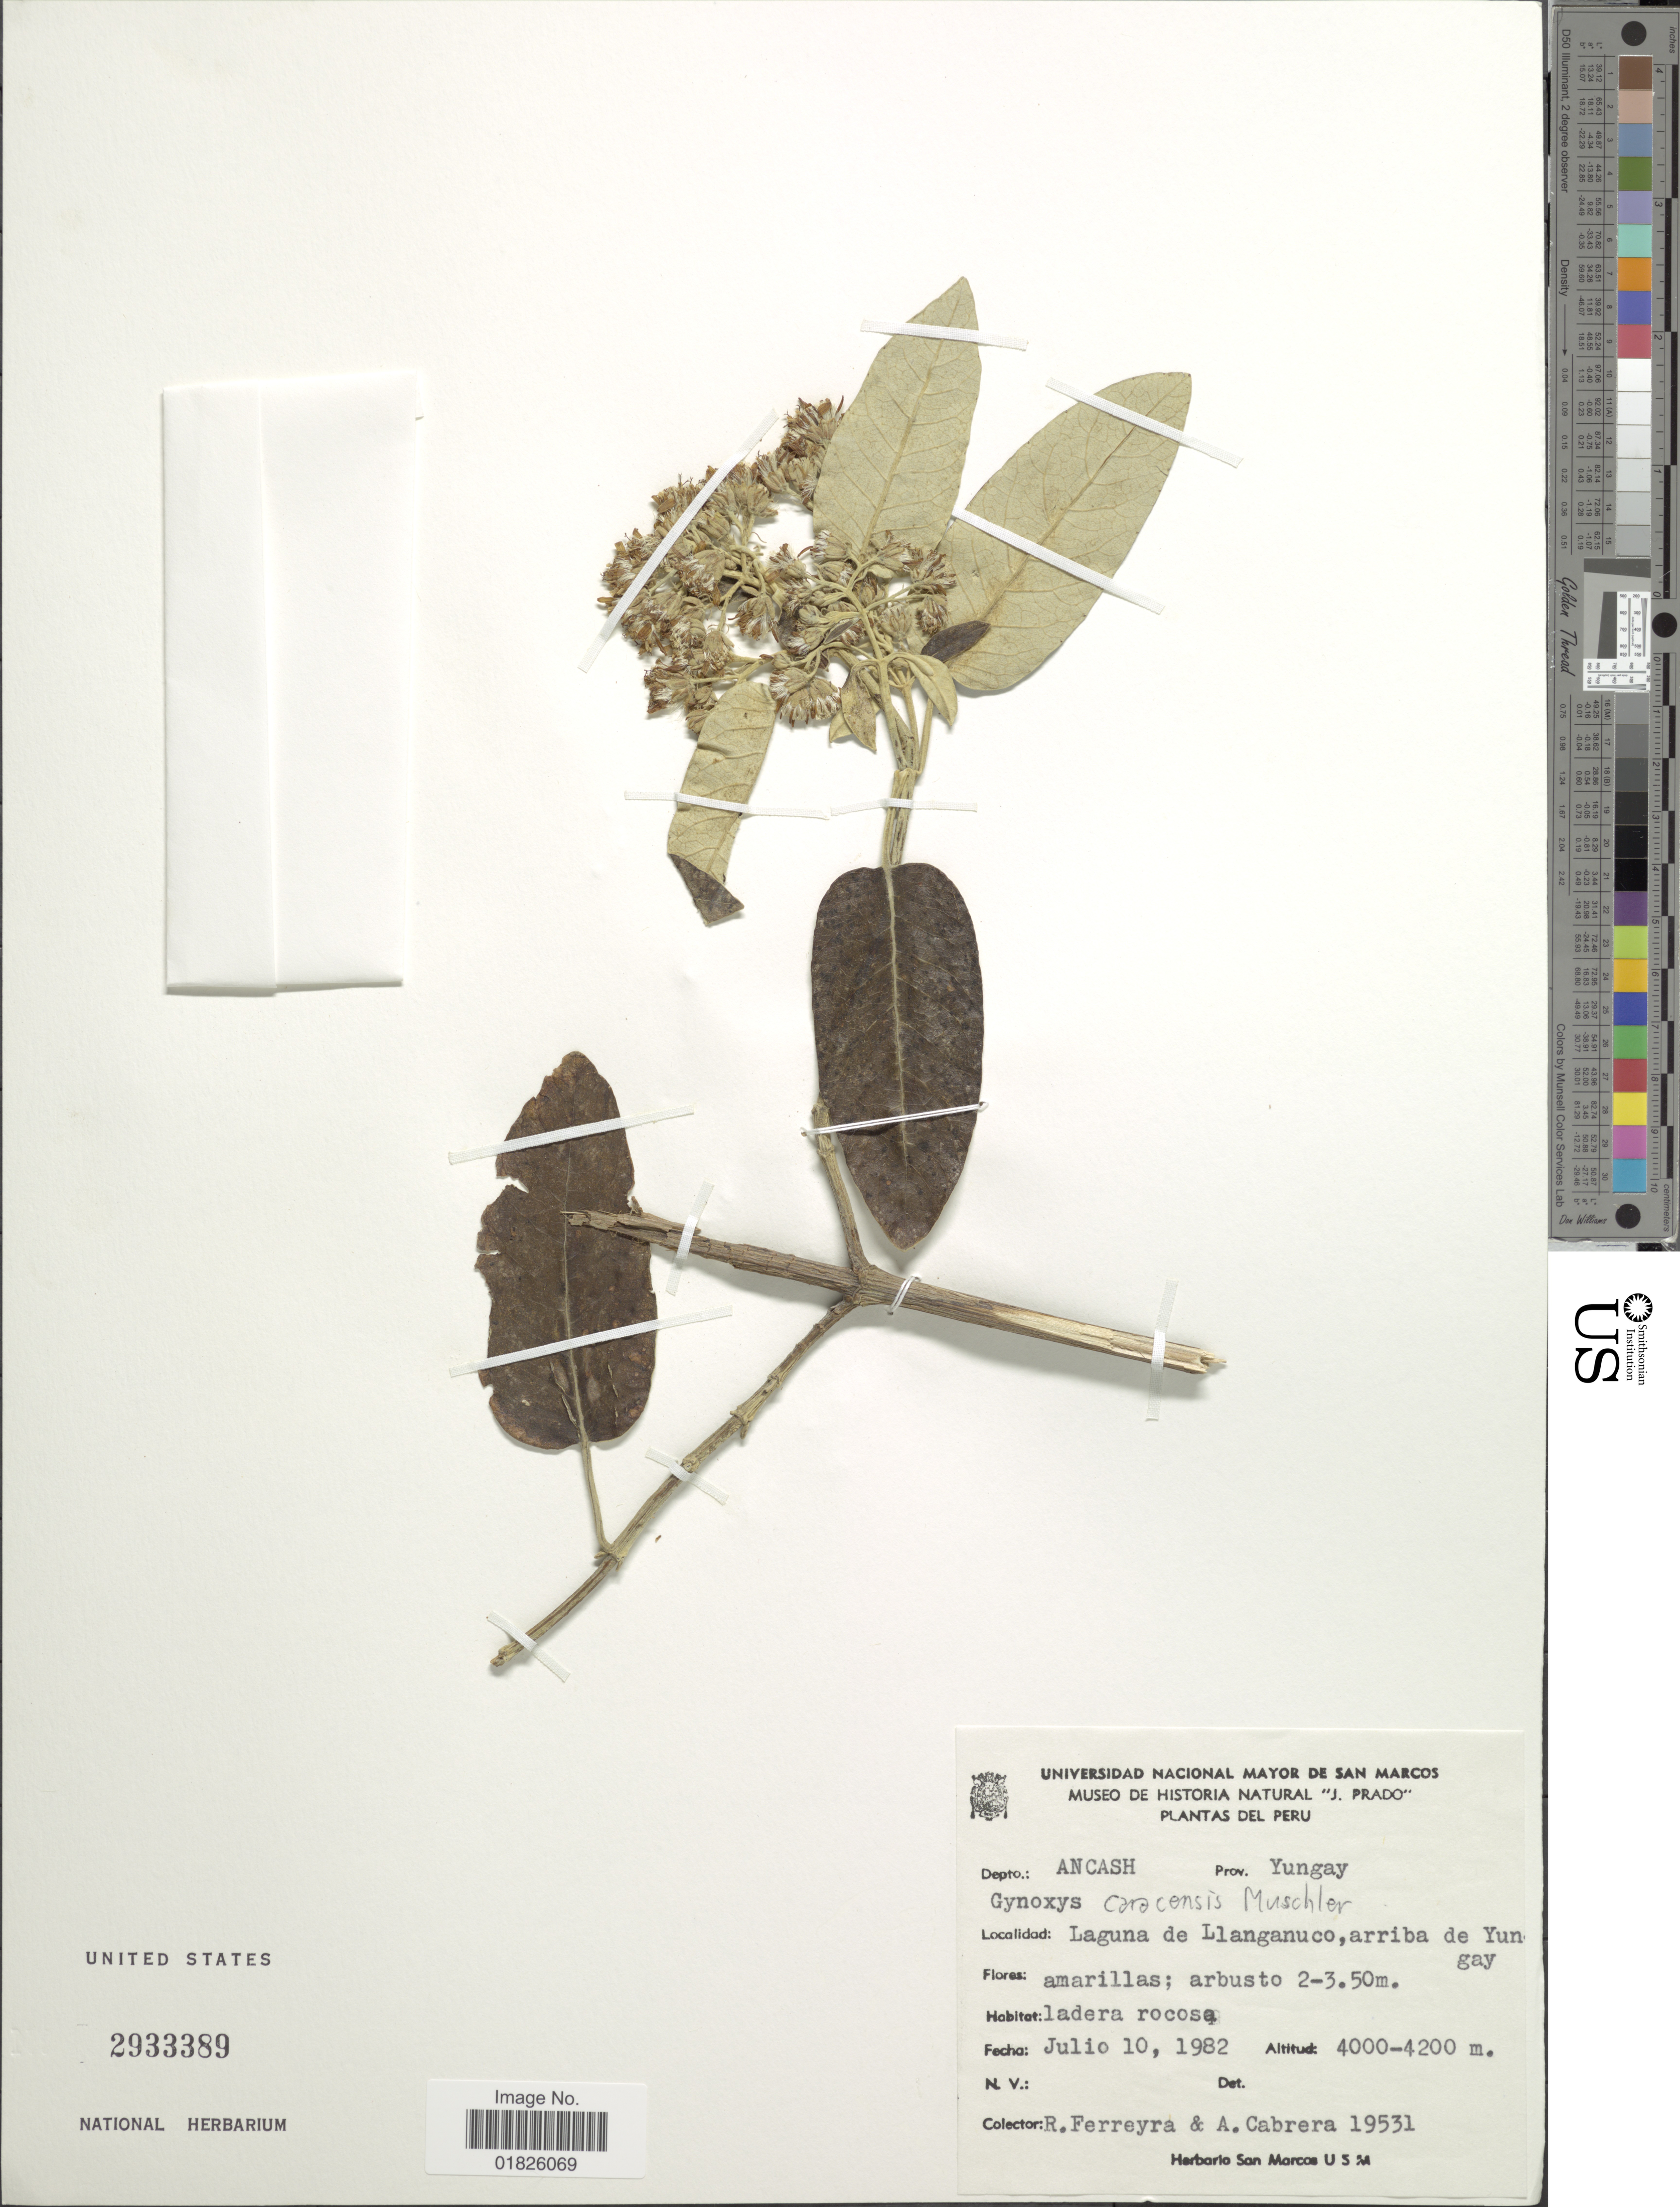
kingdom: Plantae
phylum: Tracheophyta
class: Magnoliopsida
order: Asterales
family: Asteraceae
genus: Gynoxys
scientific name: Gynoxys caracensis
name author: Muschl.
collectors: R. A. Ferreyra & A. Cabrera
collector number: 19531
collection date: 1982-07-10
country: Peru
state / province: Ancash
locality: Prov. Yungay. Laguna de Llanganuco, arriba de Yungay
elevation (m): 4000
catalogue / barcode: US 2933389